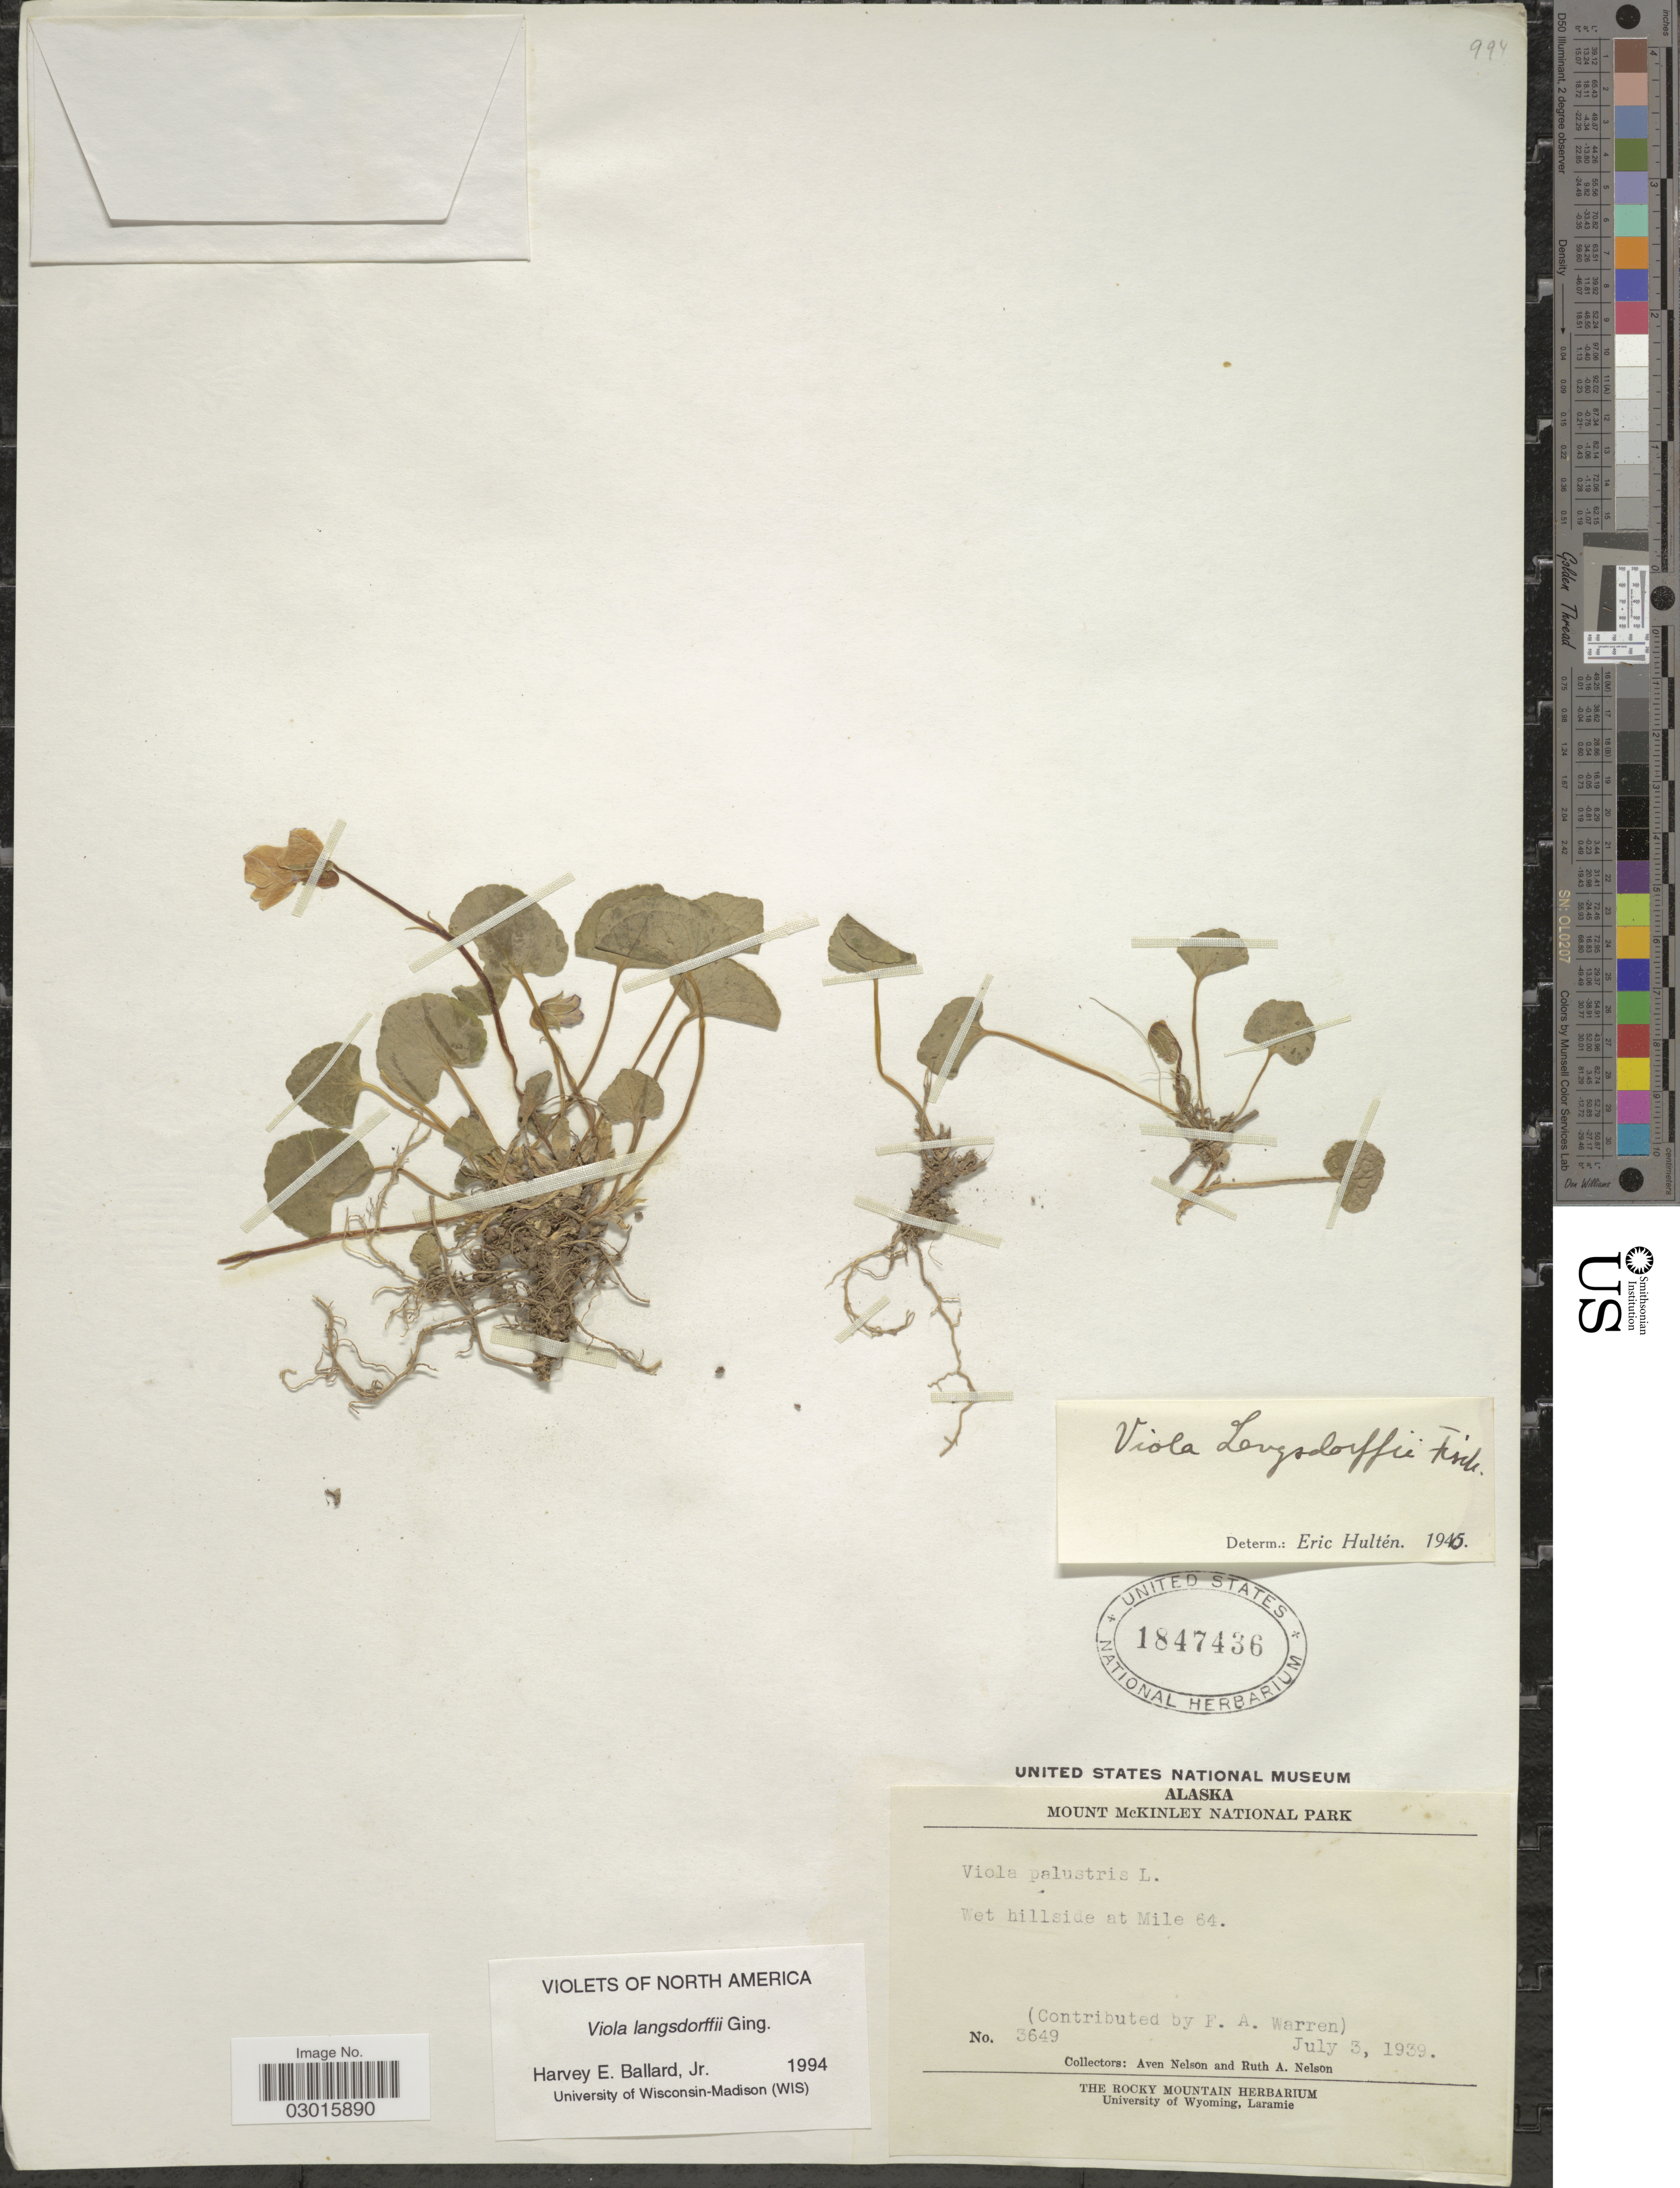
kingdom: Plantae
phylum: Tracheophyta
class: Magnoliopsida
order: Malpighiales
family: Violaceae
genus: Viola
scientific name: Viola langsdorffii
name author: Fisch. ex Ging.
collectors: A. Nelson & R. A. Nelson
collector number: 3649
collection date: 1939-07-03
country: United States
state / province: Alaska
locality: Mount McKinley National Park, Wet hillside at Mile 64.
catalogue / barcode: US 1847436